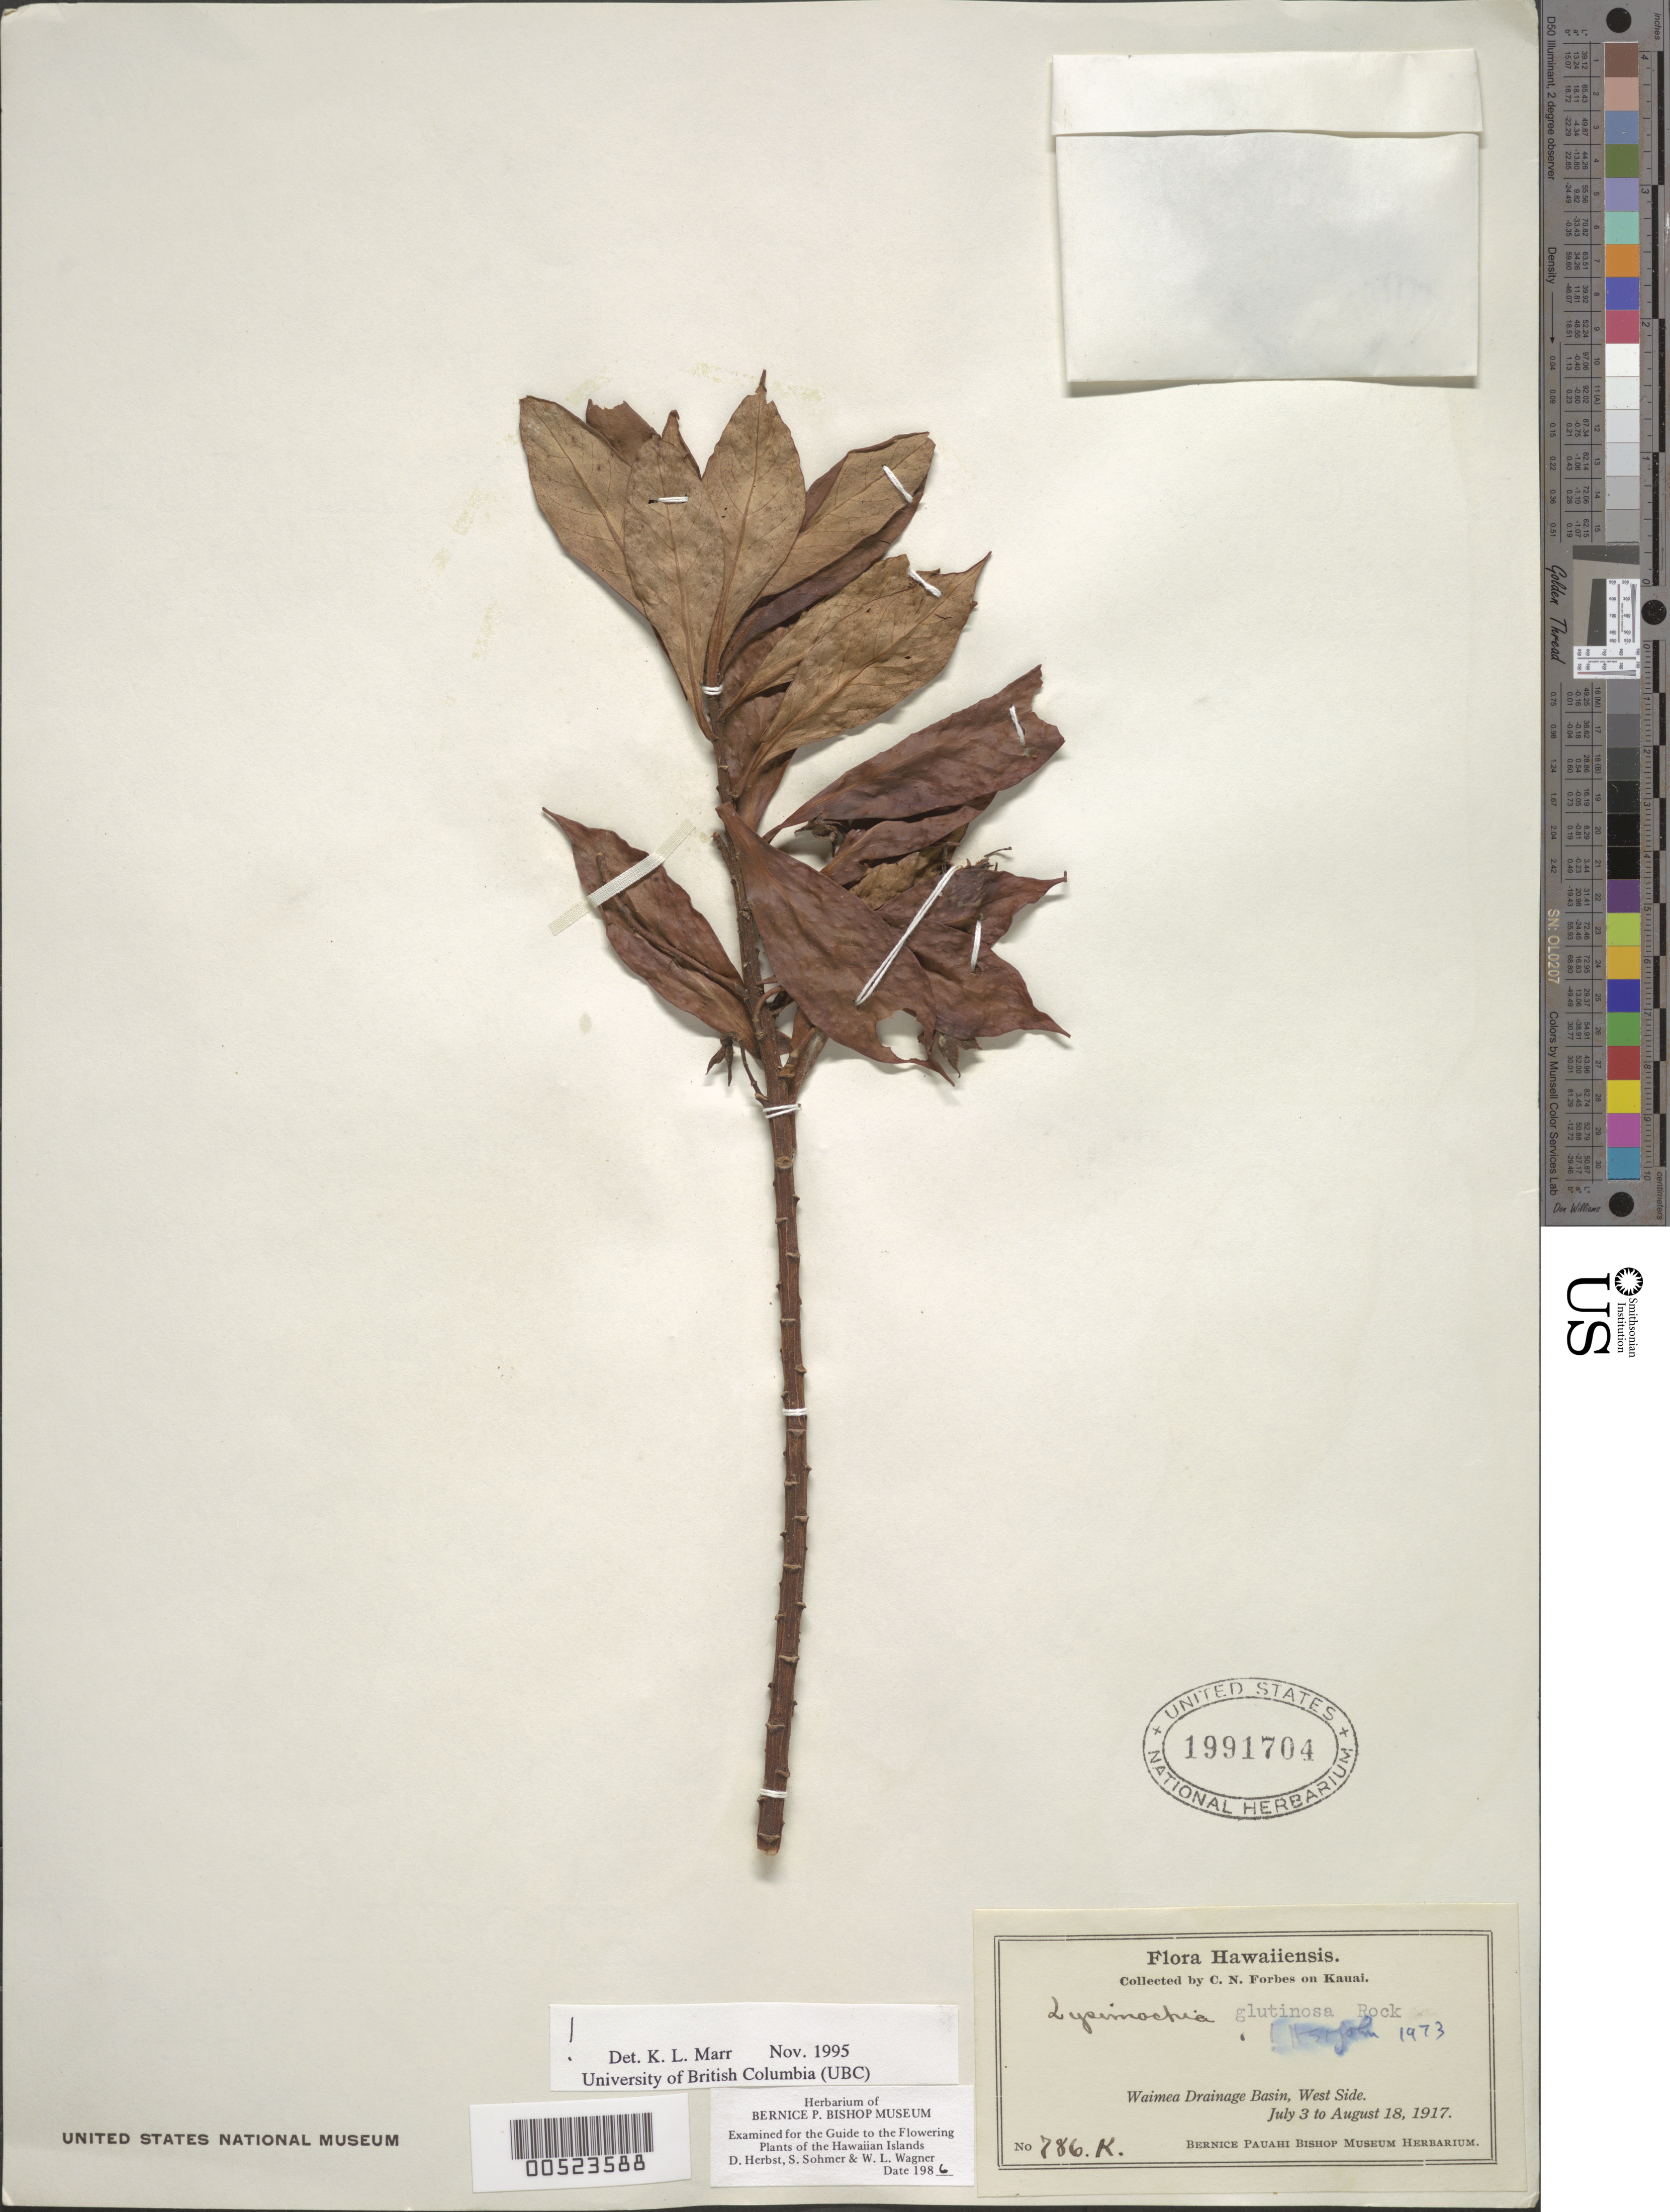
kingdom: Plantae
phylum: Tracheophyta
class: Magnoliopsida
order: Ericales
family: Primulaceae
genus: Lysimachia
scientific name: Lysimachia glutinosa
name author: Rock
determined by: Marr, K. L.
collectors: C. N. Forbes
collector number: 786.K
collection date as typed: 3 Jul 1917 to 18 Aug 1917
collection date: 1917-07-03/1917-08-18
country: United States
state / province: Hawaii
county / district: Kauai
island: Kaua'i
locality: Waimea Drainage Basin, W Side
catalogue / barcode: US 1991704